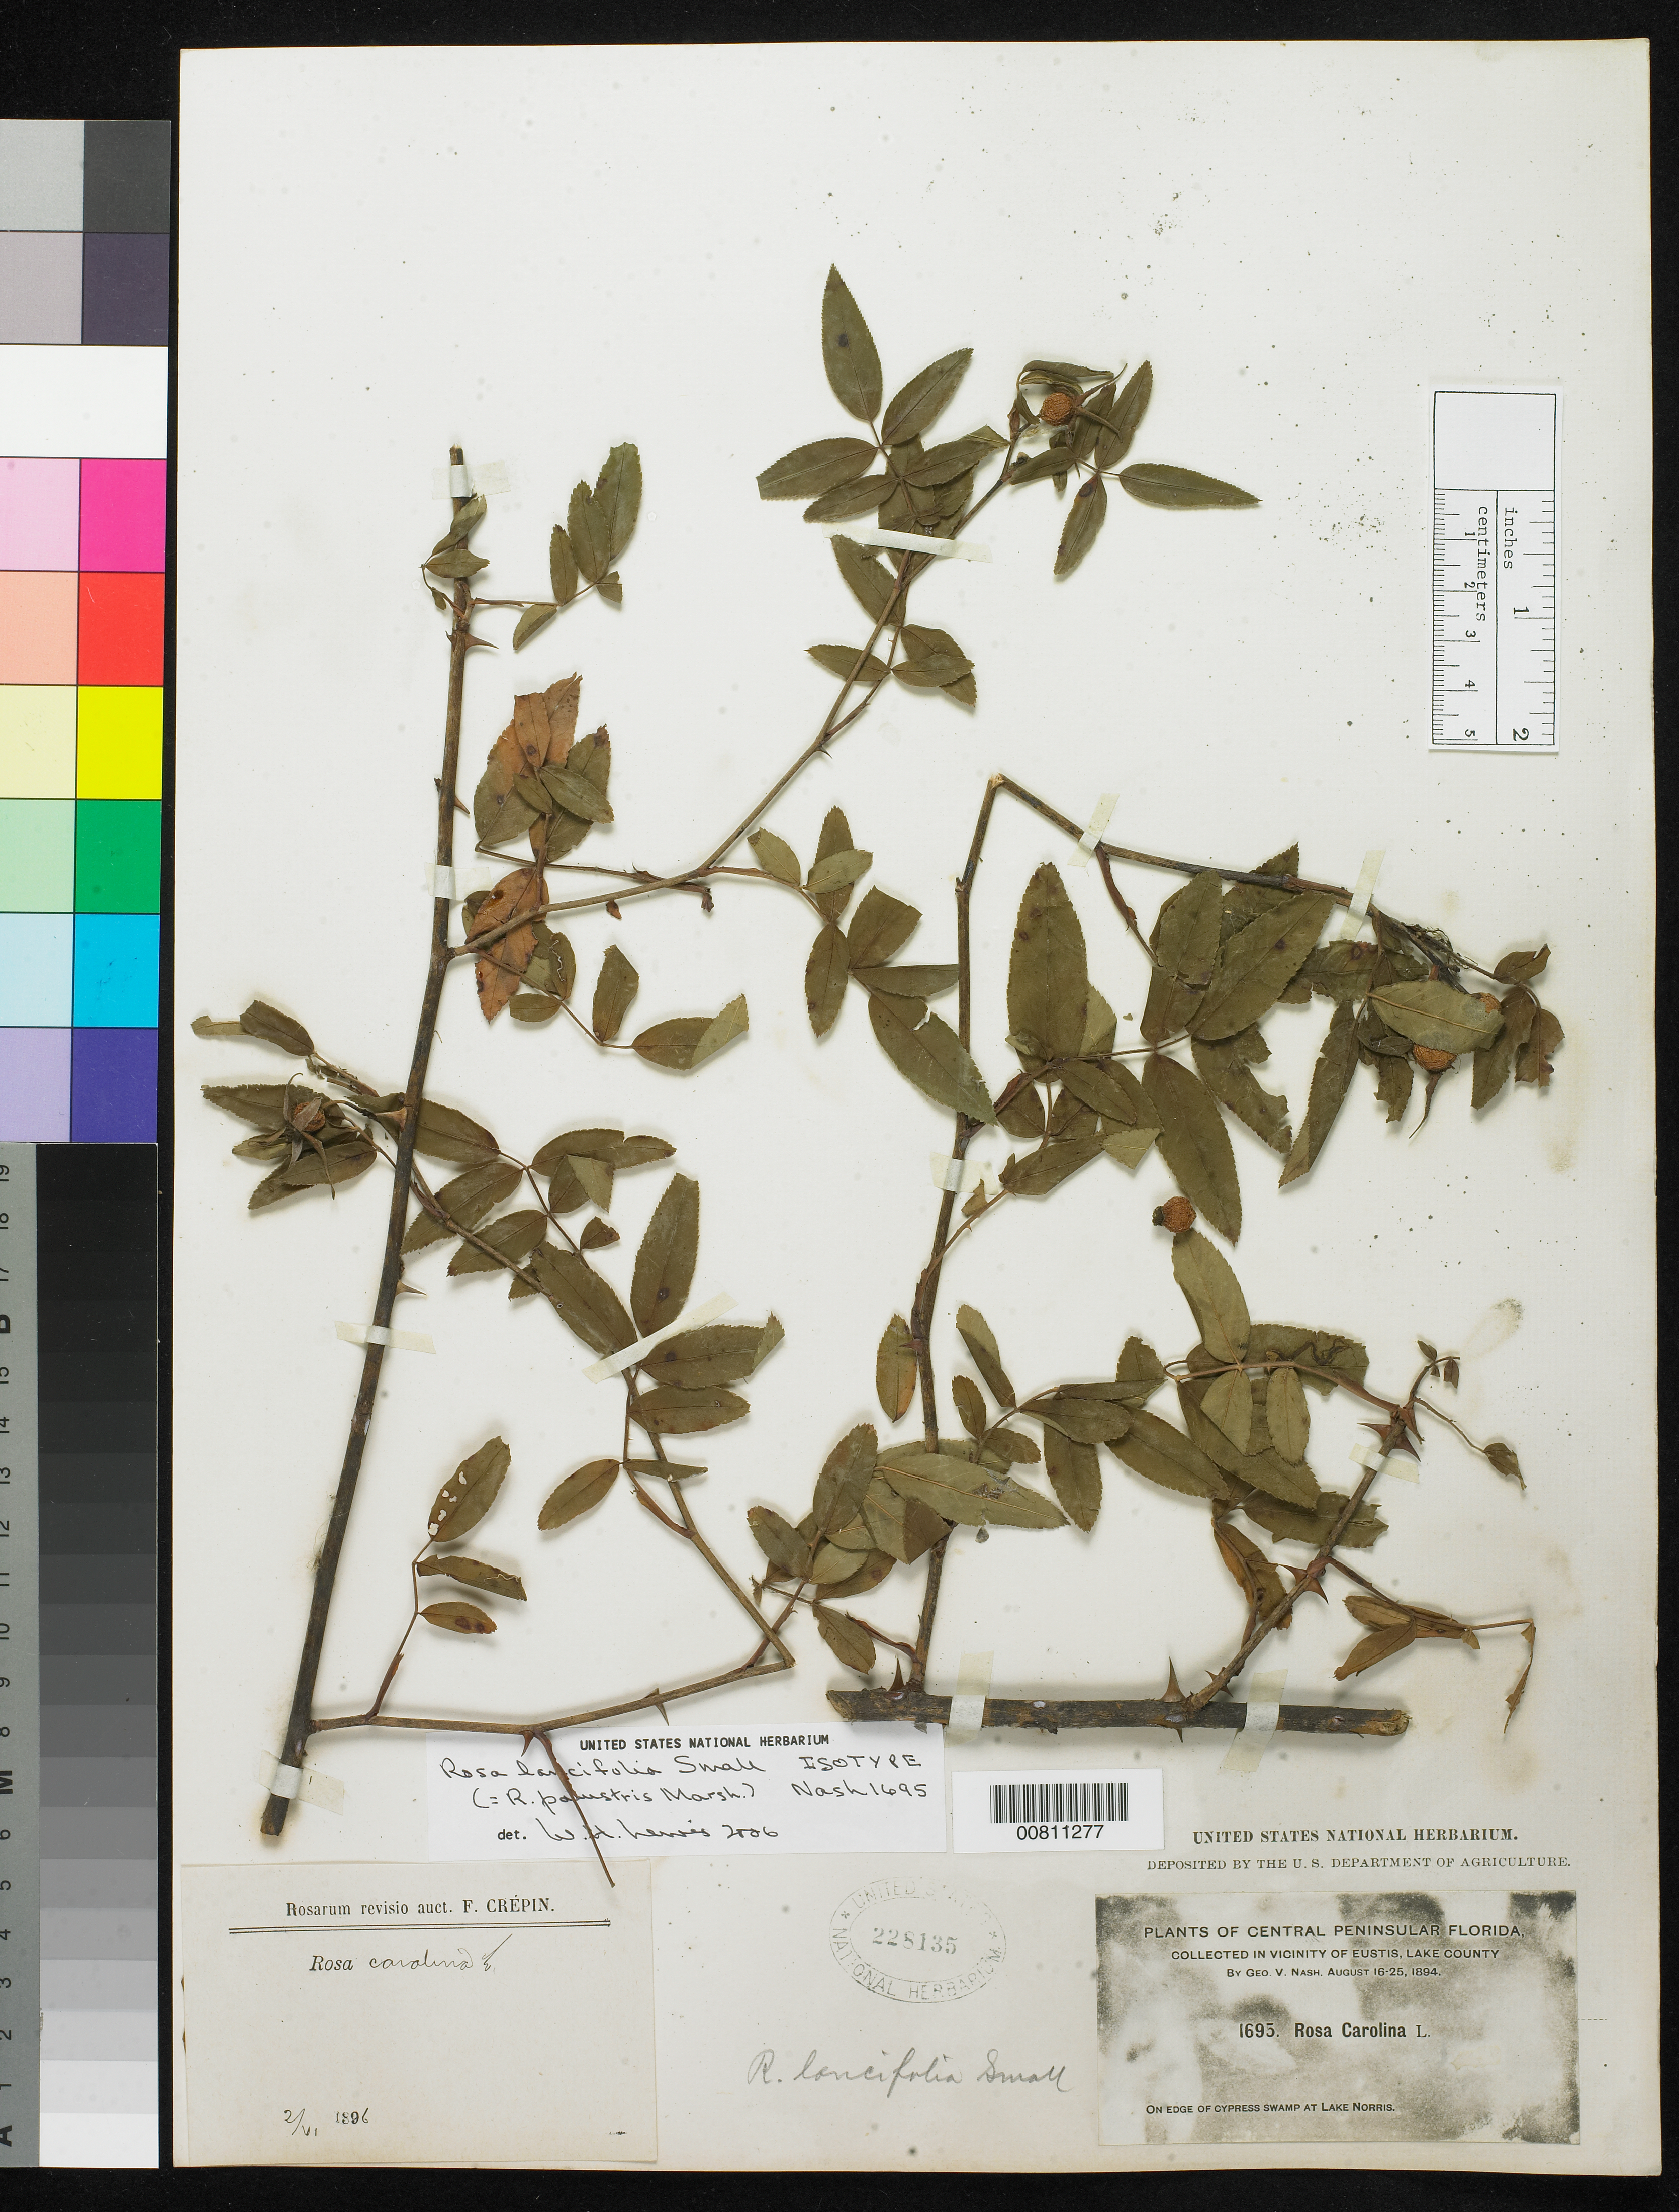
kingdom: Plantae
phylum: Tracheophyta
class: Magnoliopsida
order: Rosales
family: Rosaceae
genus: Rosa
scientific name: Rosa lancifolia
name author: Small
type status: Isotype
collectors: G. V. Nash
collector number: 1695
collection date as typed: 16 Aug 1894 to 25 Aug 1894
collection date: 1894-08-16/1894-08-25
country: United States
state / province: Florida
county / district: Lake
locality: Vicinity of Eustis, Lake County. On edge of cypress swamp at Lake Norris.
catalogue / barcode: US 228135